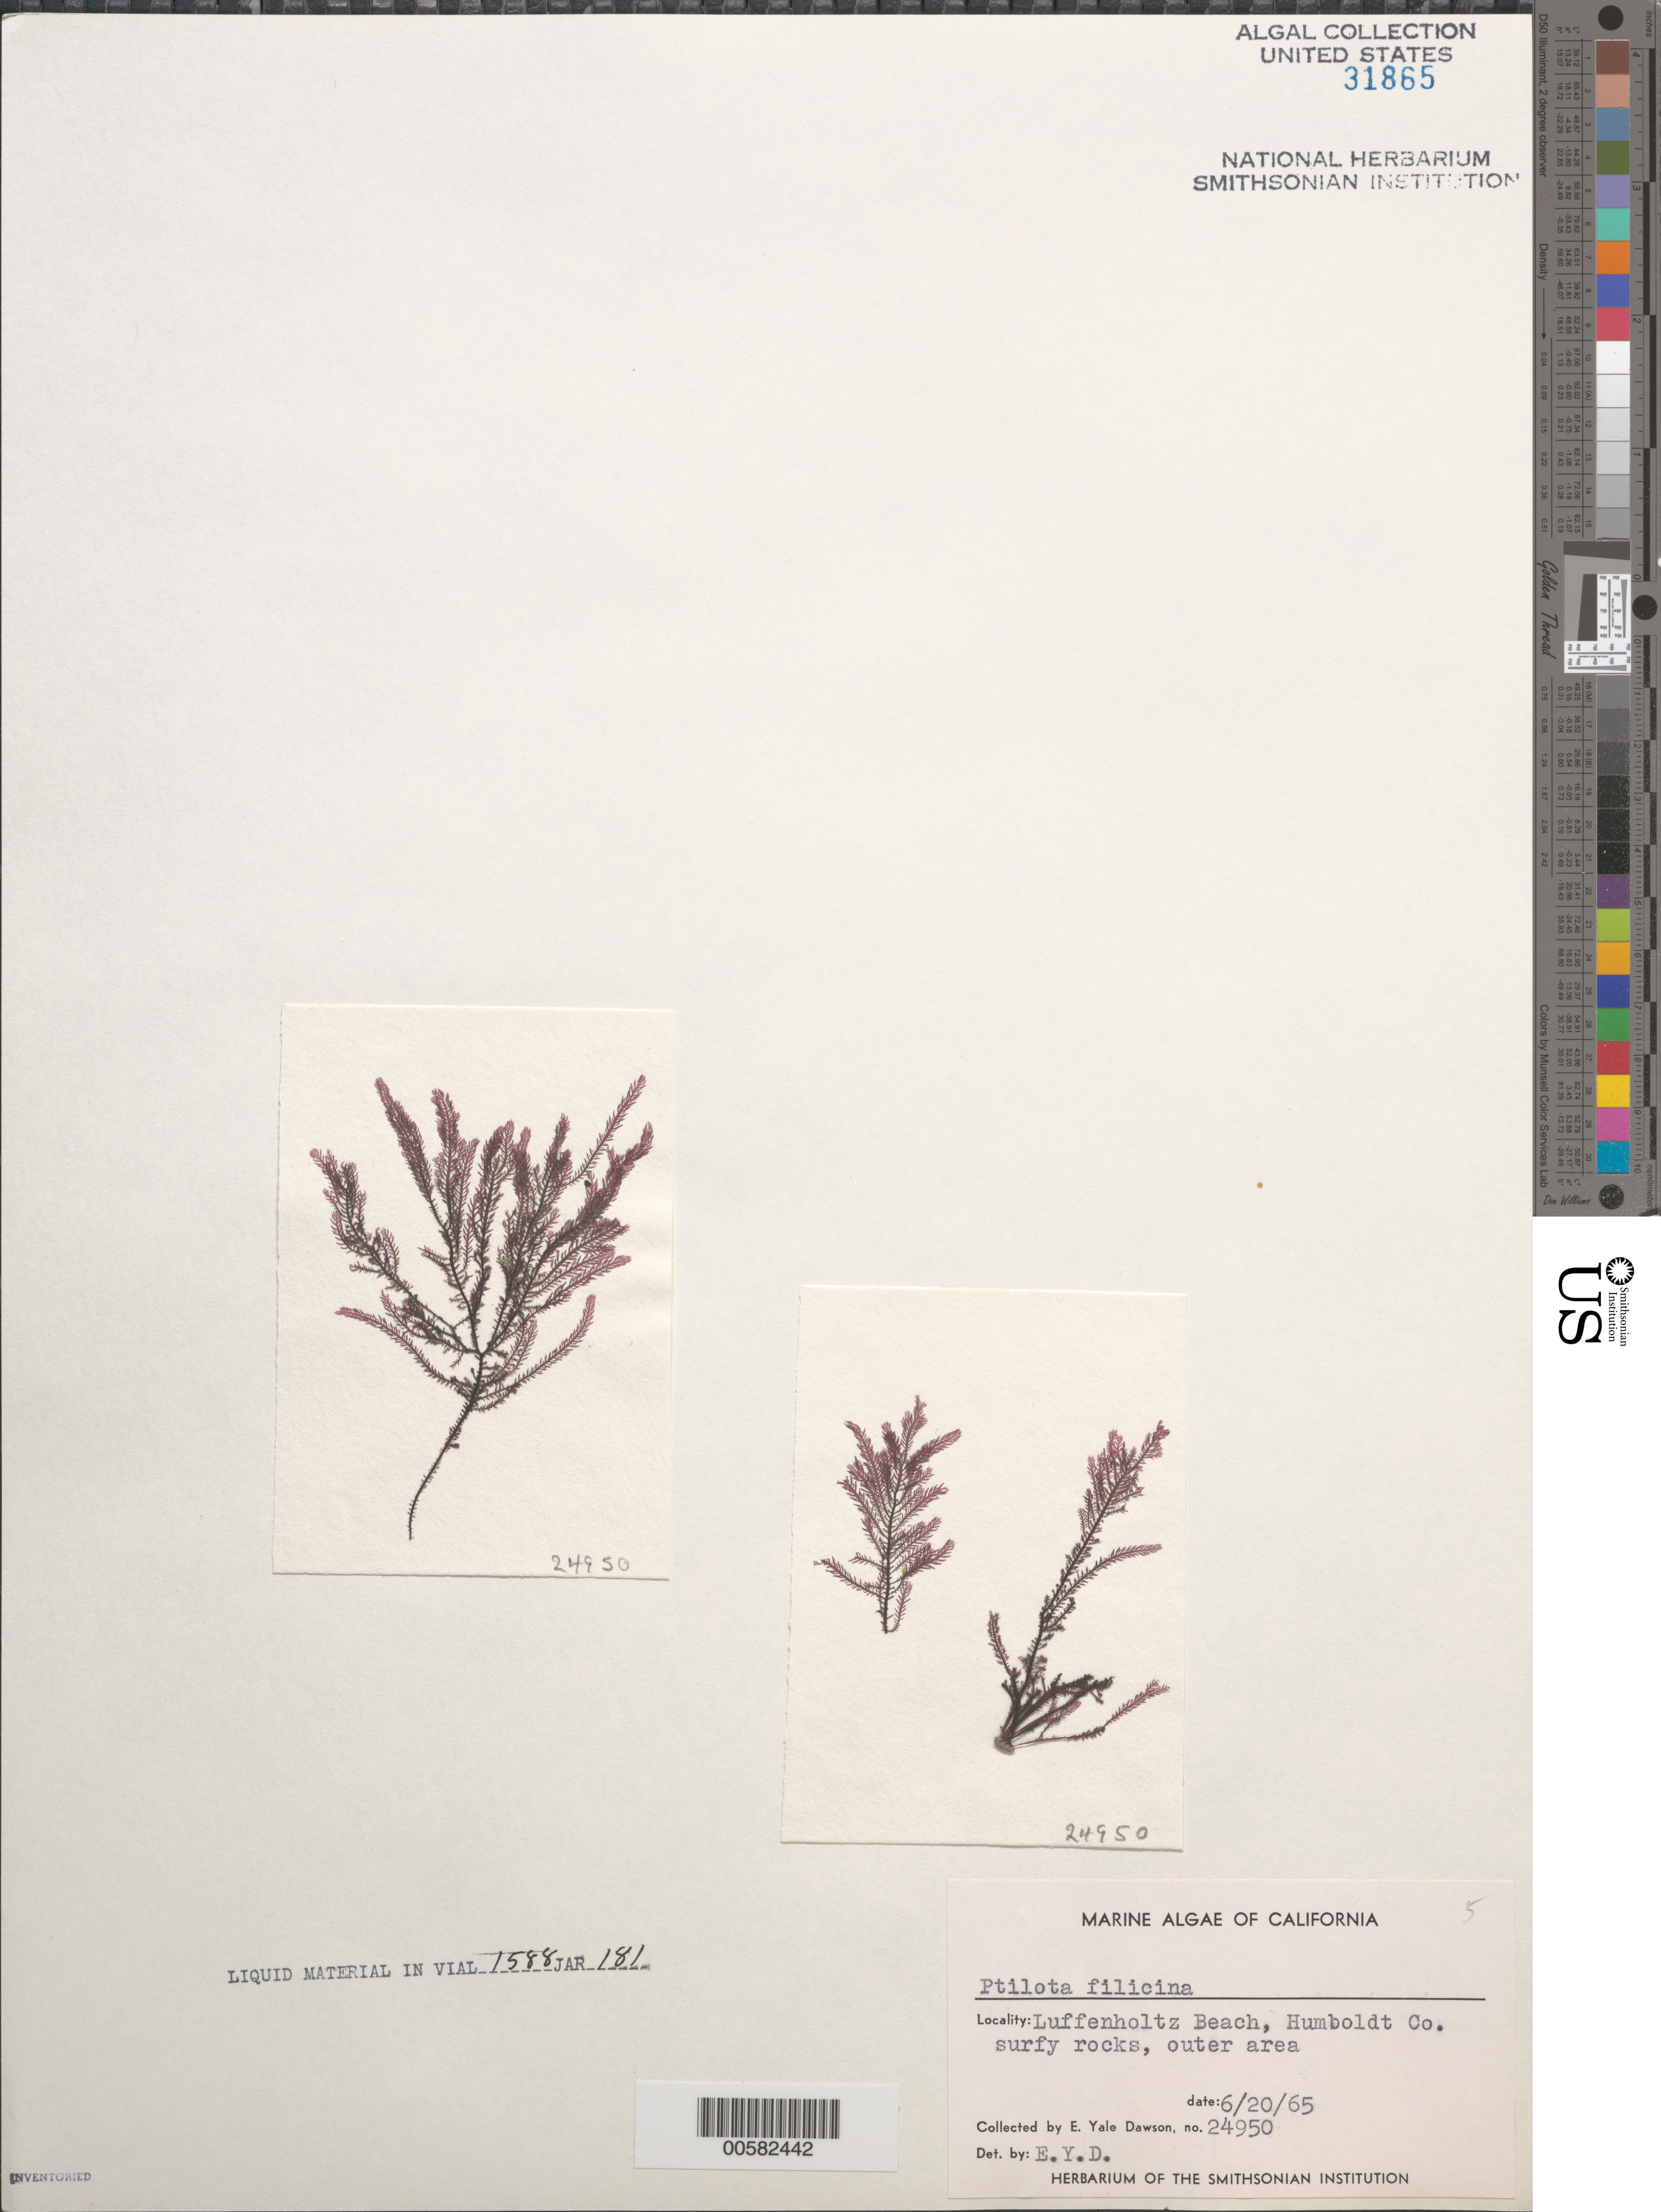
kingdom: Plantae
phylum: Rhodophyta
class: Florideophyceae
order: Ceramiales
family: Wrangeliaceae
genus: Ptilota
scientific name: Ptilota filicina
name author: J. Agardh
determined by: Dawson, E. Y.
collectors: E. Y. Dawson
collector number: EYD 24950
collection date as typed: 20 Jun 1965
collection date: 1965-06-20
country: United States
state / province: California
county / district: Humboldt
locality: Luffenholtz Beach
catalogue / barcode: US 31865